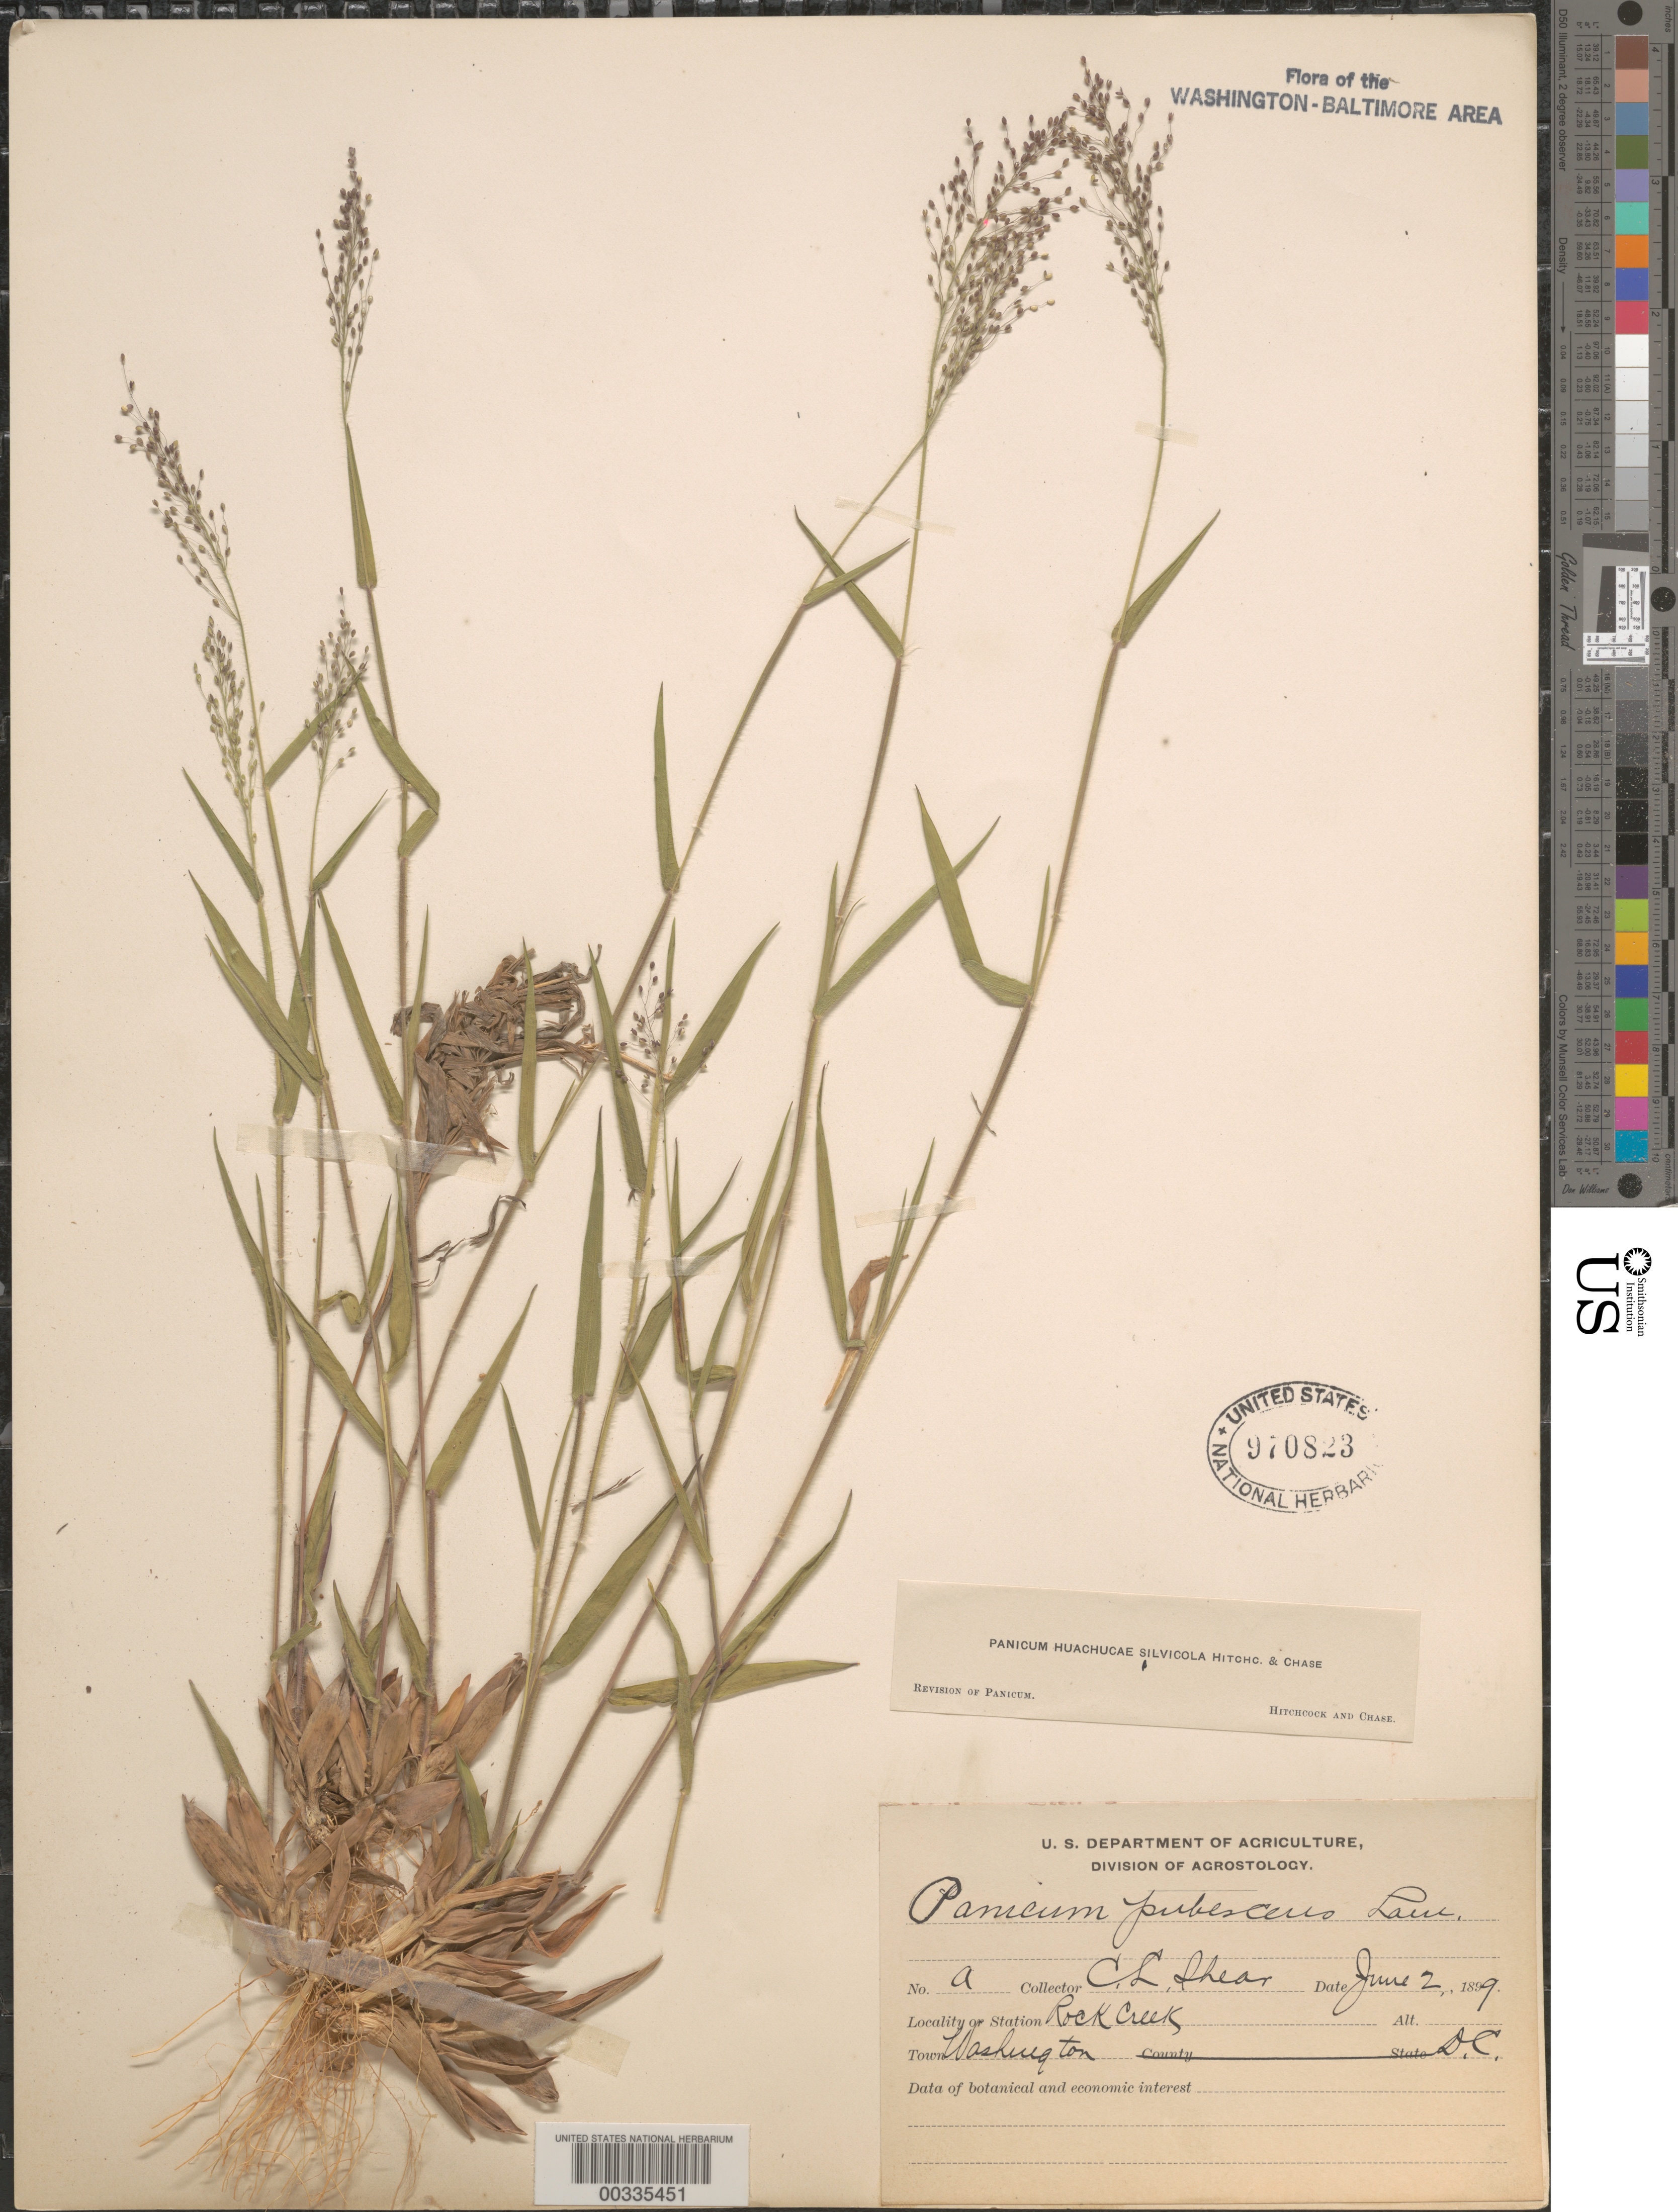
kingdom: Plantae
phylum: Tracheophyta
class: Liliopsida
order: Poales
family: Poaceae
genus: Dichanthelium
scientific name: Dichanthelium acuminatum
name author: (Sw.) Gould & C.A. Clark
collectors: C. L. Shear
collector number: A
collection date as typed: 02 Jun 1899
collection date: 1899-06-02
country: United States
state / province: District of Columbia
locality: Rock Creek Rock Creek Park and Vicinity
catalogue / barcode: US 970823